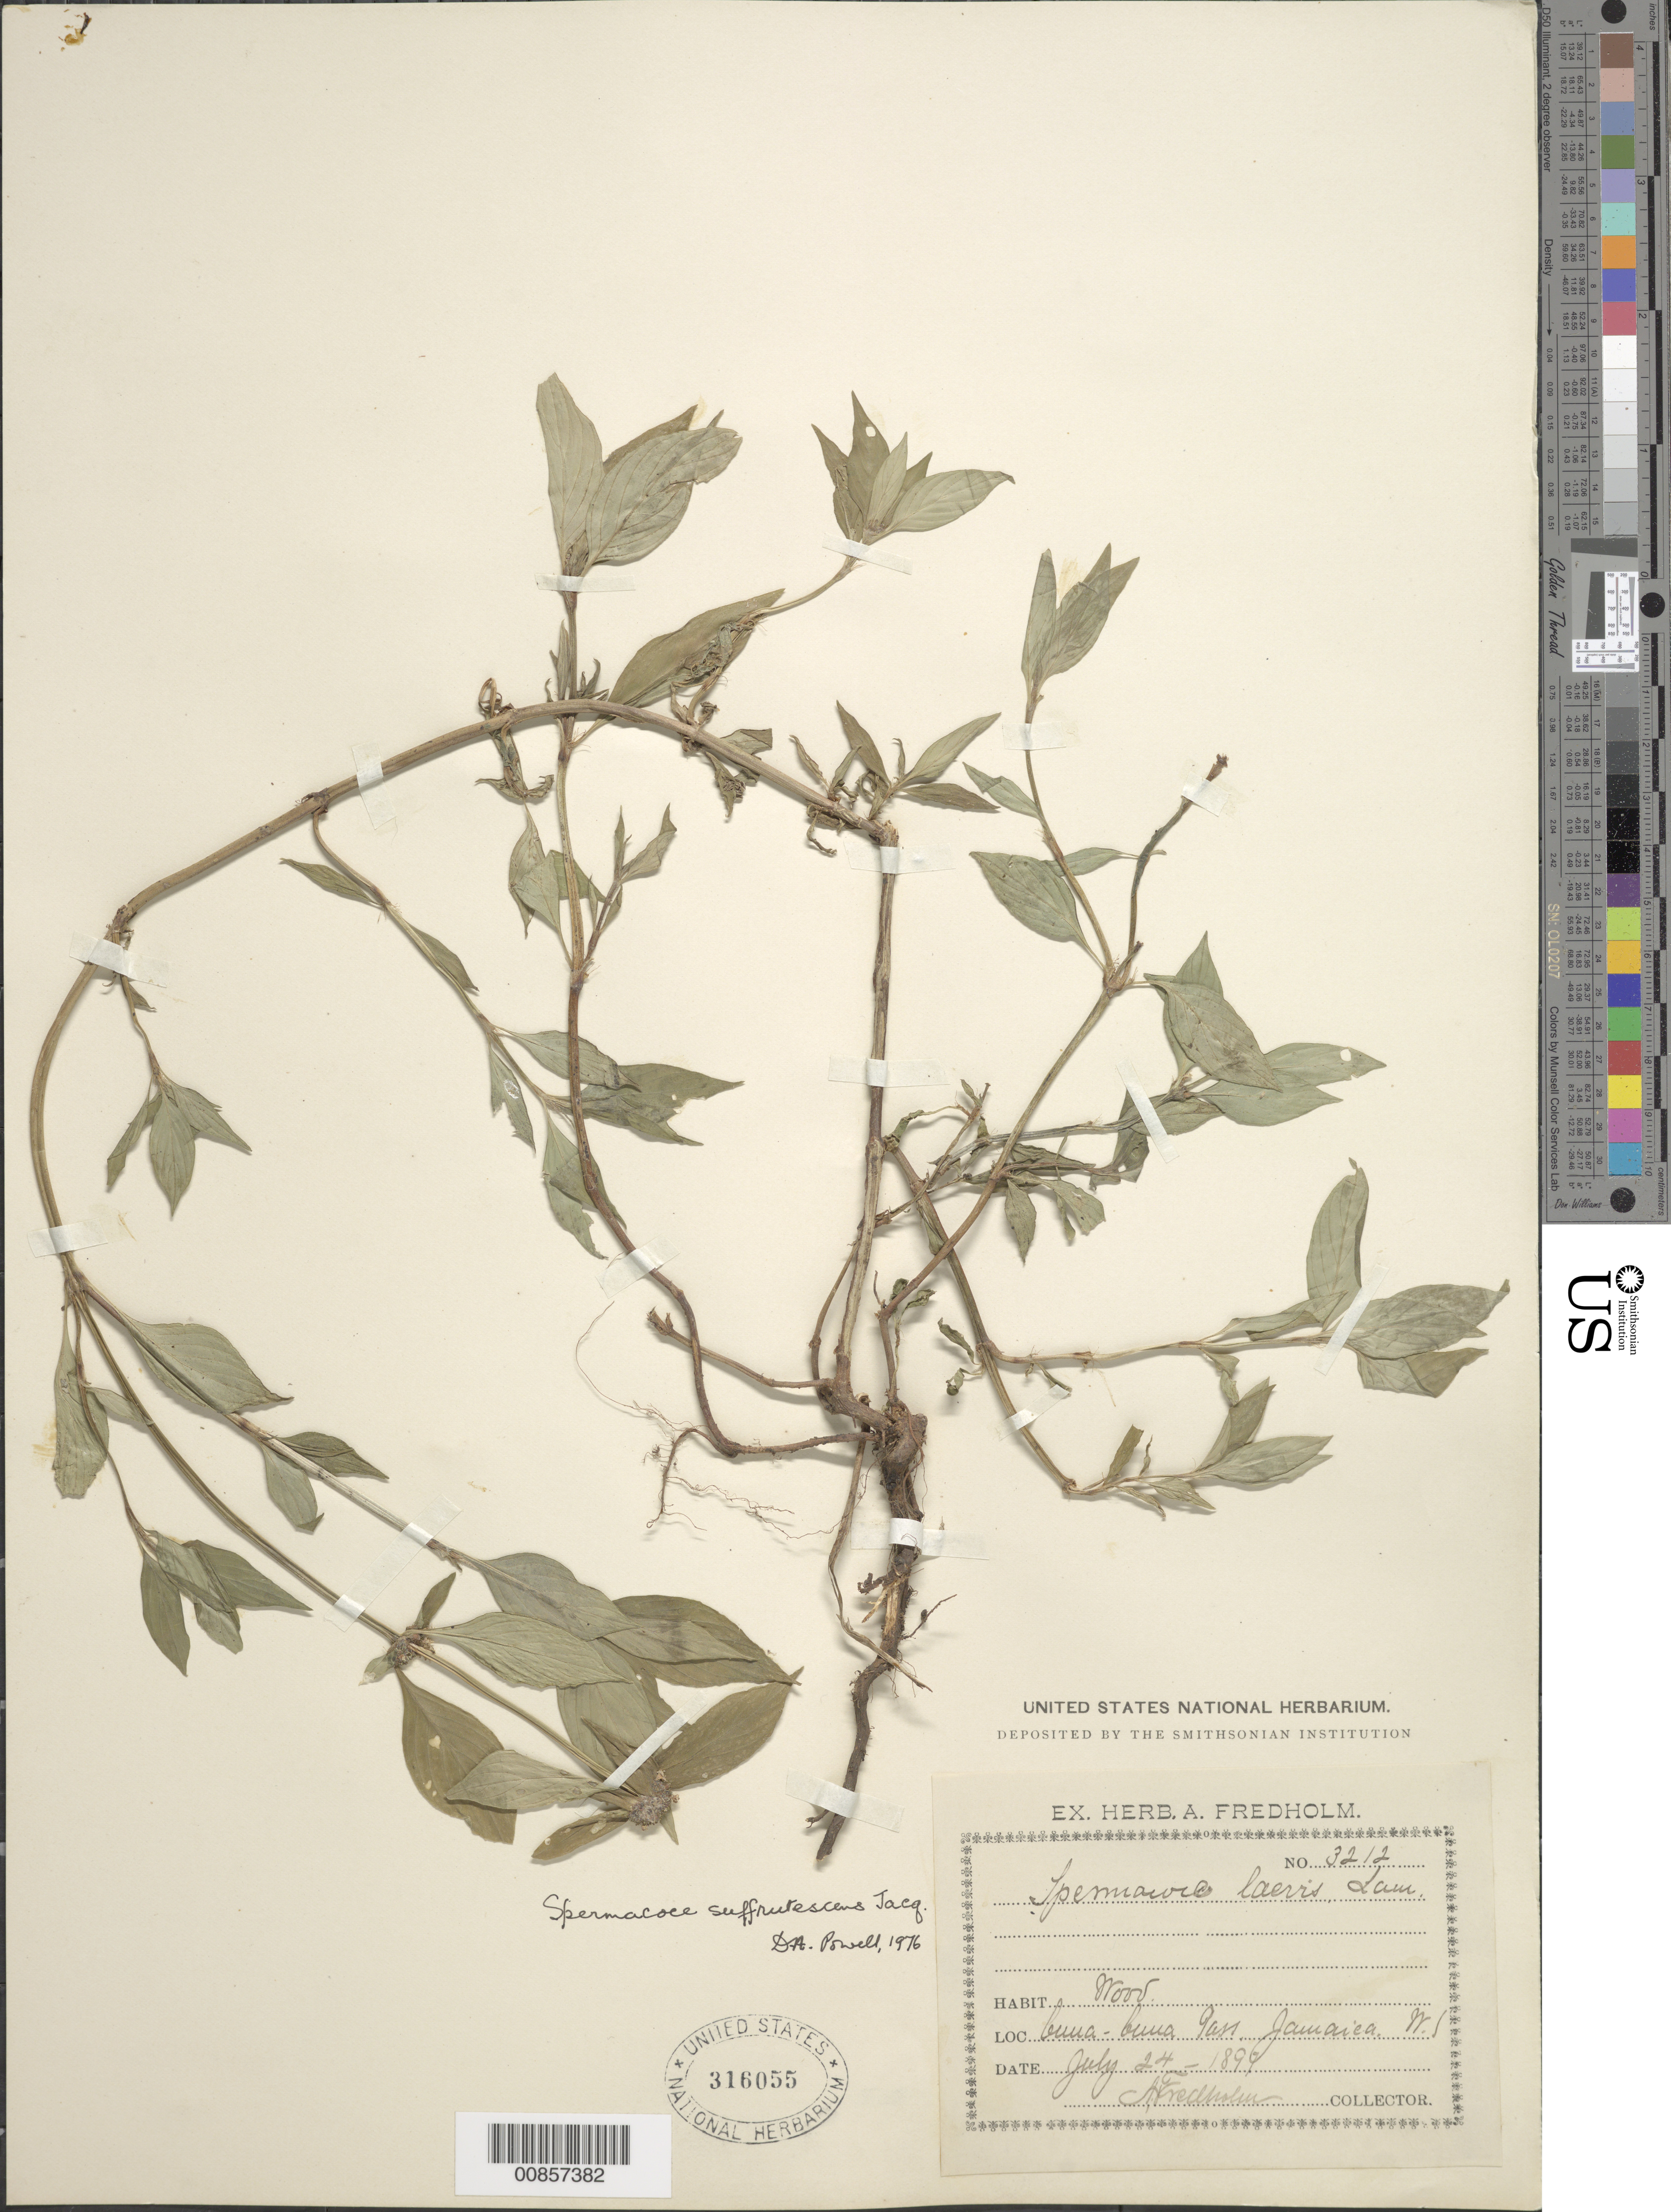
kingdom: Plantae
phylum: Tracheophyta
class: Magnoliopsida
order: Gentianales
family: Rubiaceae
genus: Spermacoce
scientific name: Spermacoce remota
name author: Lam.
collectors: A. J. Fredholm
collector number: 3212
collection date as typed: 24 Jul 1897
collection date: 1897-07-24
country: Jamaica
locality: Cuua-Cuua (sp?) Pass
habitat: Woods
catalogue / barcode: US 316055